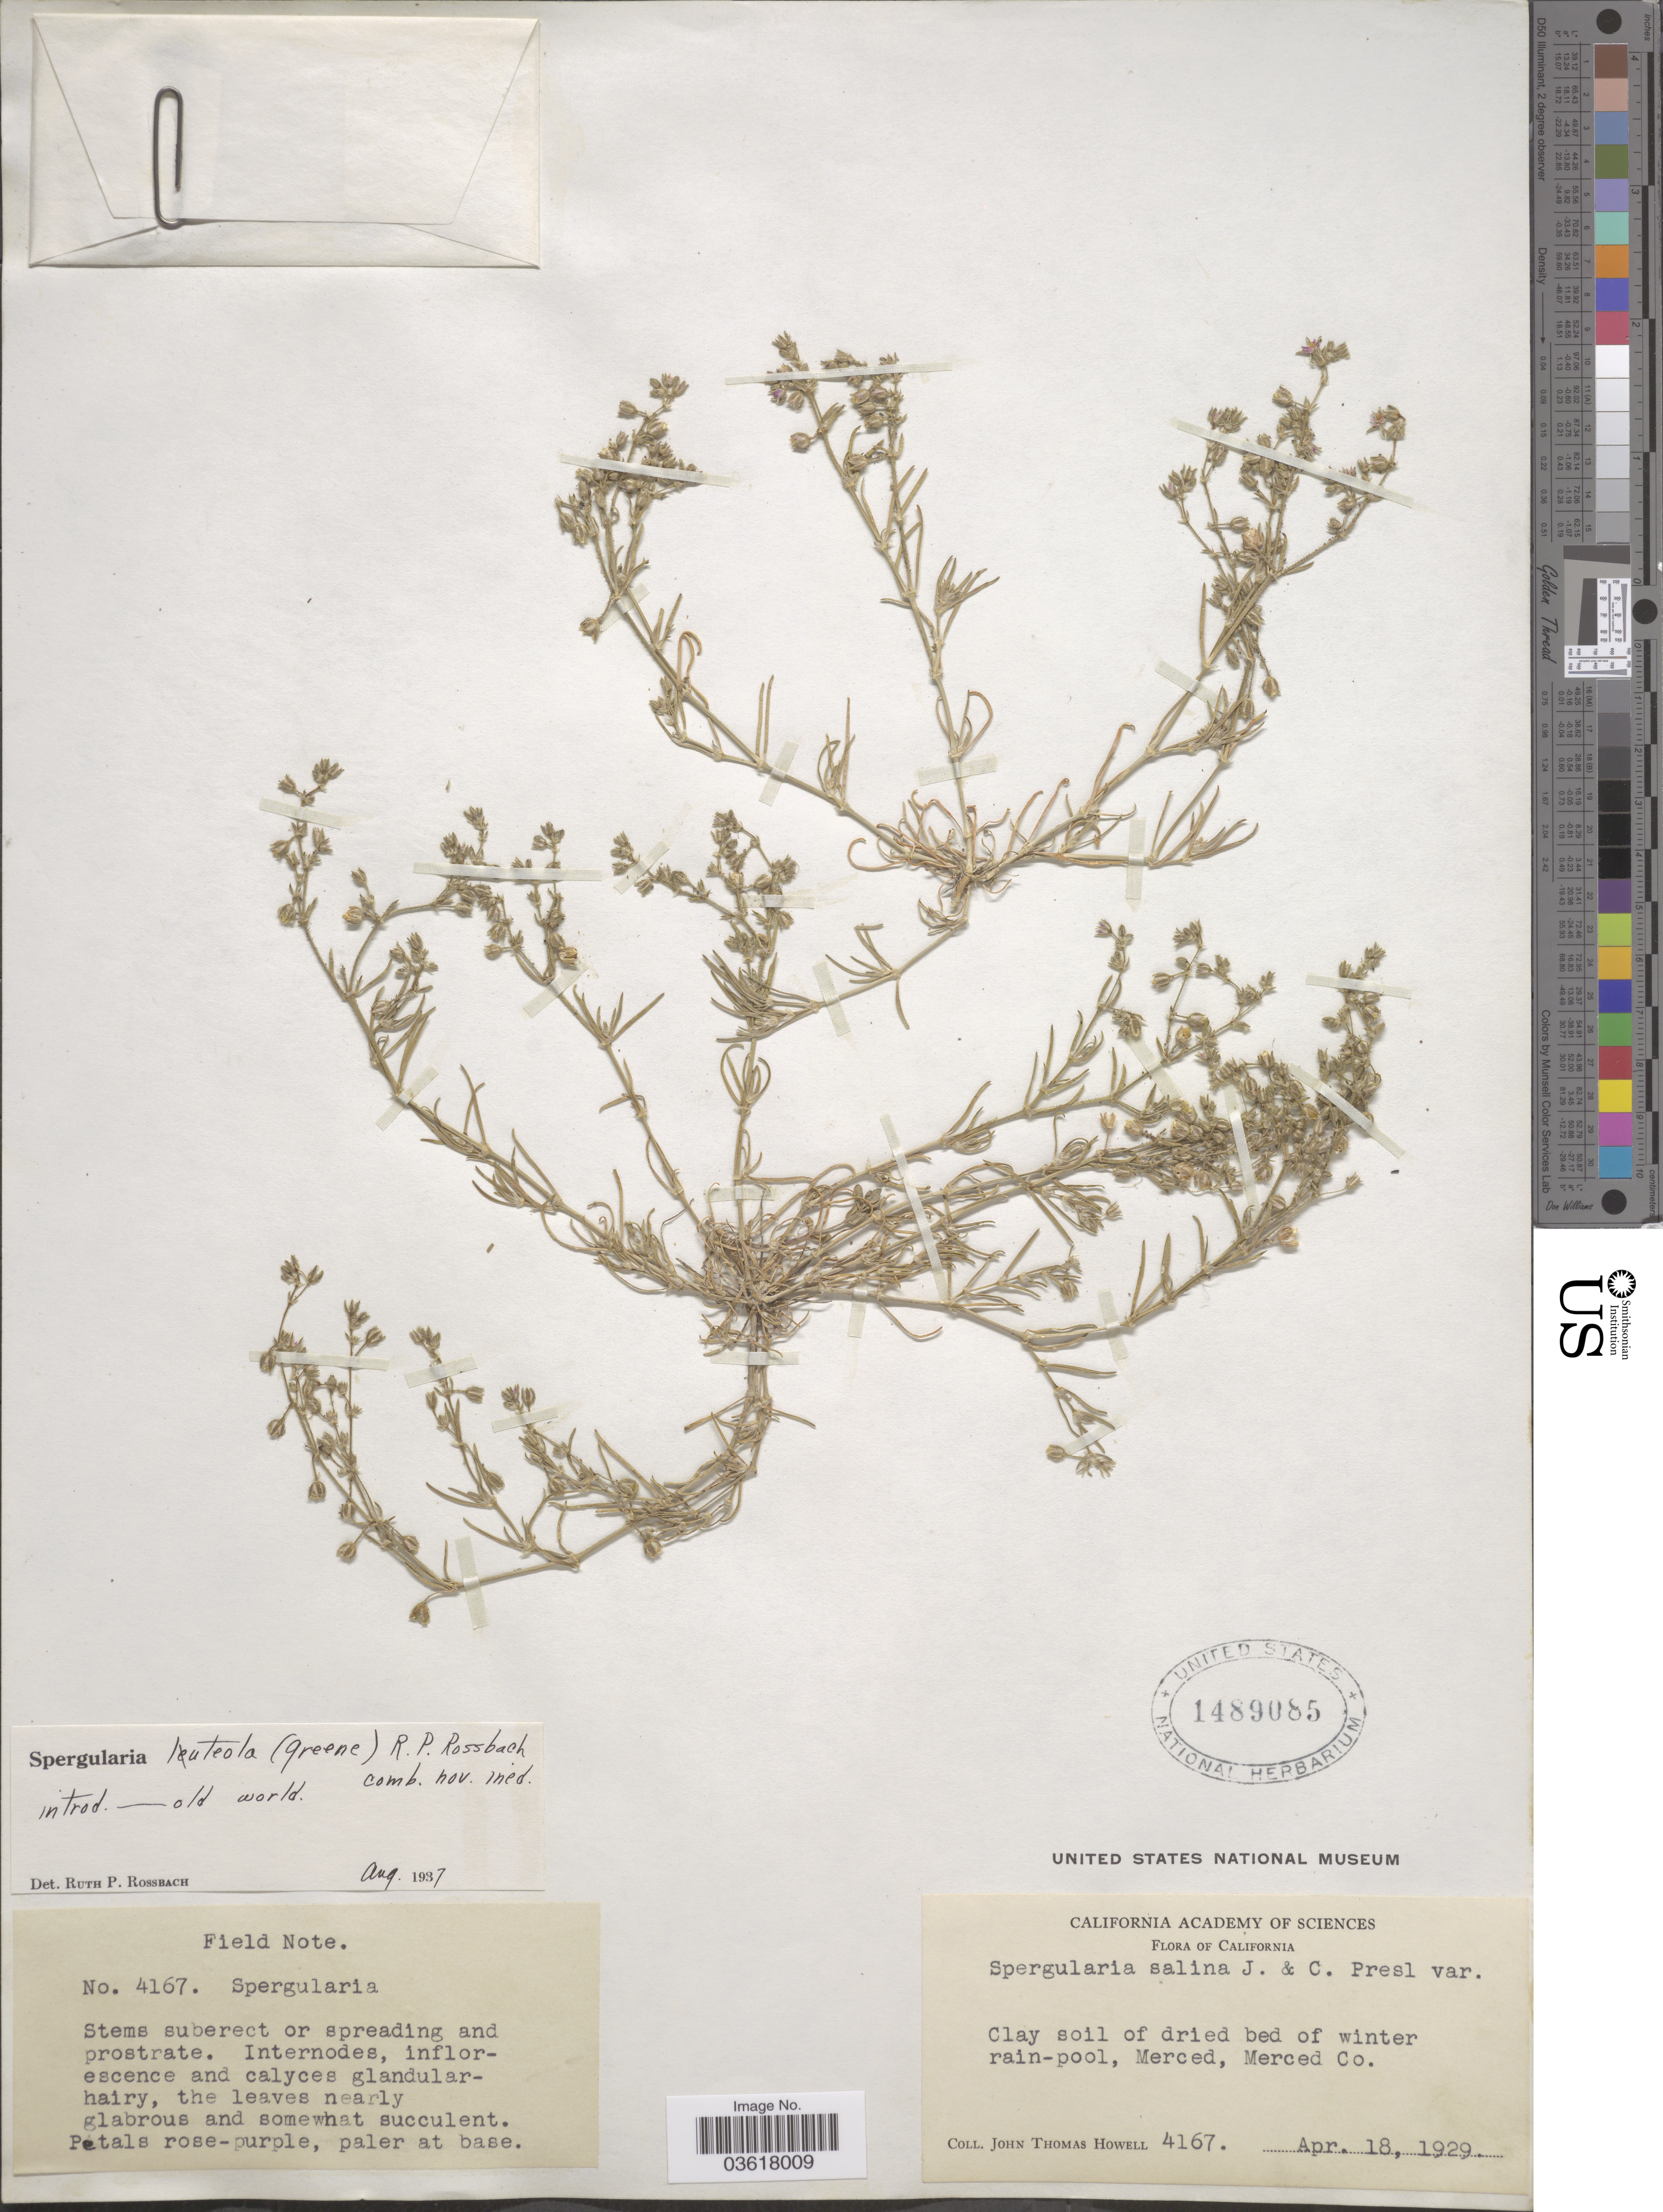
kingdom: Plantae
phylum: Tracheophyta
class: Magnoliopsida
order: Caryophyllales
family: Caryophyllaceae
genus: Spergularia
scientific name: Spergularia bocconi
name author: Foucaud ex Merino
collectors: J. T. Howell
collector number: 4167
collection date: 1929-04-18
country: United States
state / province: California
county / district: Merced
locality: Merced, Merced Co.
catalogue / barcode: US 1489085